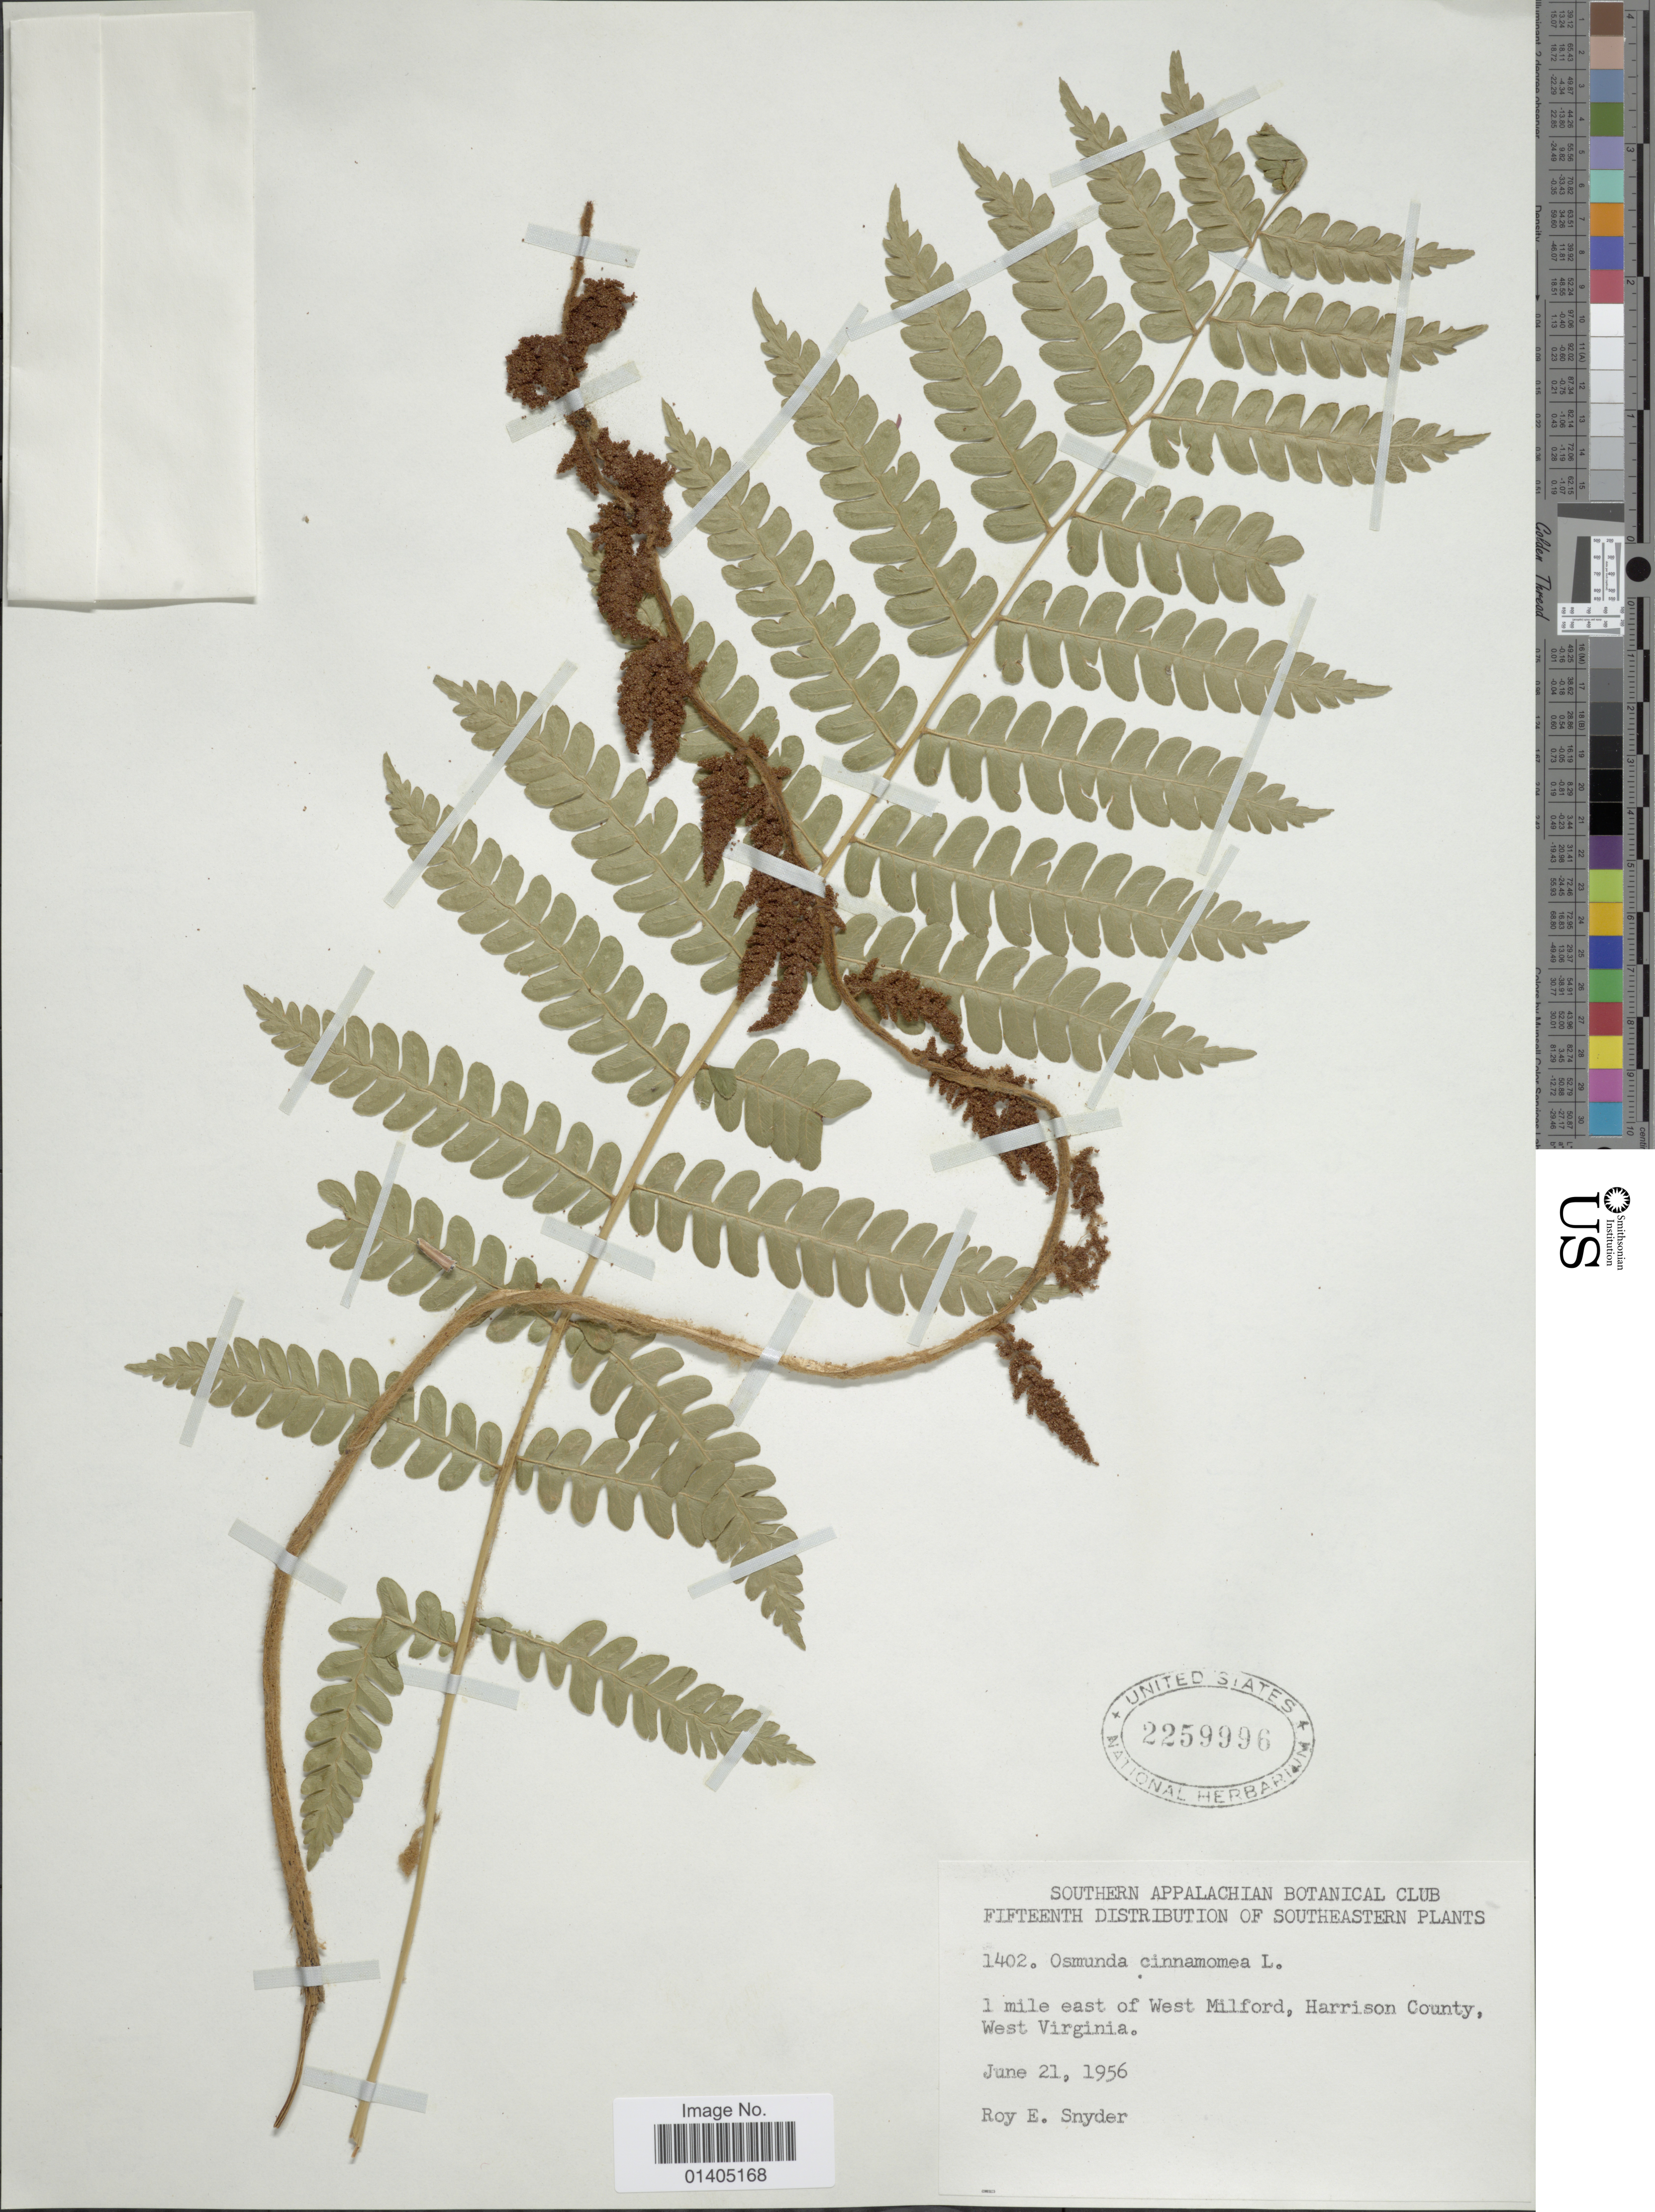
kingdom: Plantae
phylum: Tracheophyta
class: Polypodiopsida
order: Osmundales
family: Osmundaceae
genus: Osmundastrum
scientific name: Osmundastrum cinnamomeum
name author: (L.) C. Presl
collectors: R. Snyder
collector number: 1402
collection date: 1956-06-21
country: United States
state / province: West Virginia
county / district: Harrison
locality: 1 mile east of West Milford.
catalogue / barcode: US 2259996